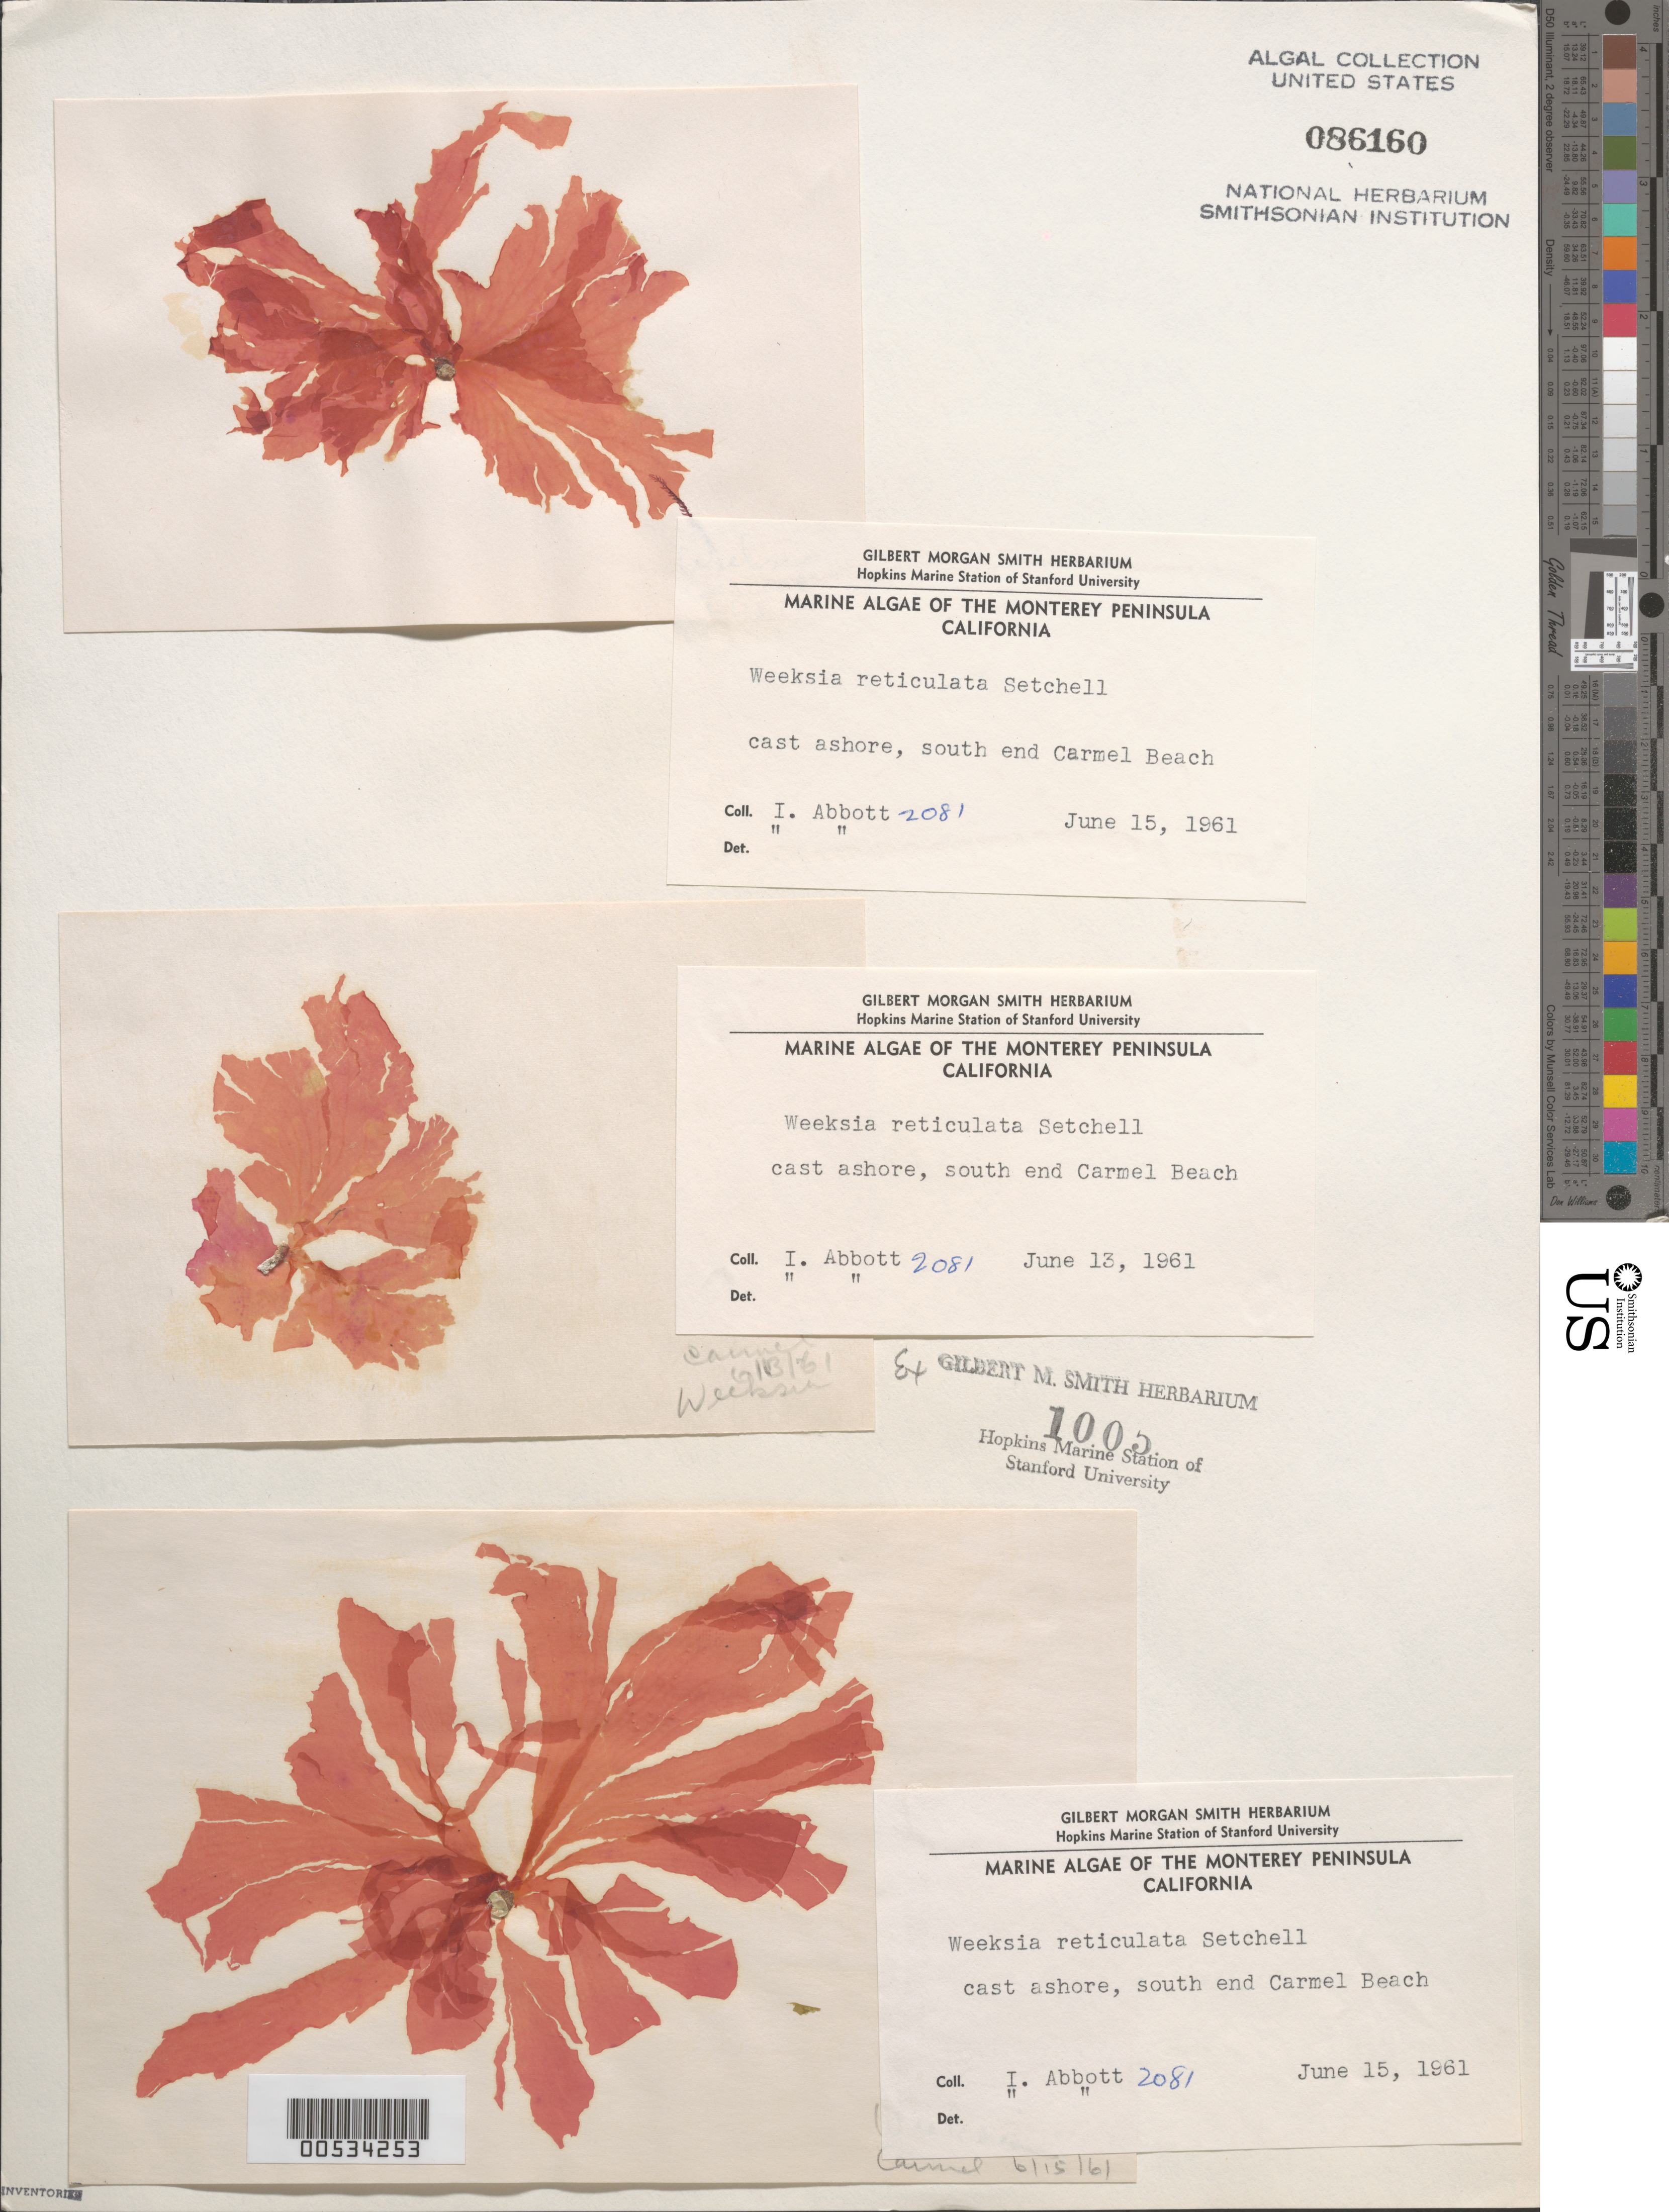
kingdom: Plantae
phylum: Rhodophyta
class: Florideophyceae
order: Gigartinales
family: Dumontiaceae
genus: Weeksia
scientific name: Weeksia reticulata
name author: Setch.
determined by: Abbott, Isabella A.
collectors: I. A. Abbott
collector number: IAA 2081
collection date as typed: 15 Jun 1961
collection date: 1961-06-15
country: United States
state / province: California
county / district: Monterey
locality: Carmel Beach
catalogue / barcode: US 86160